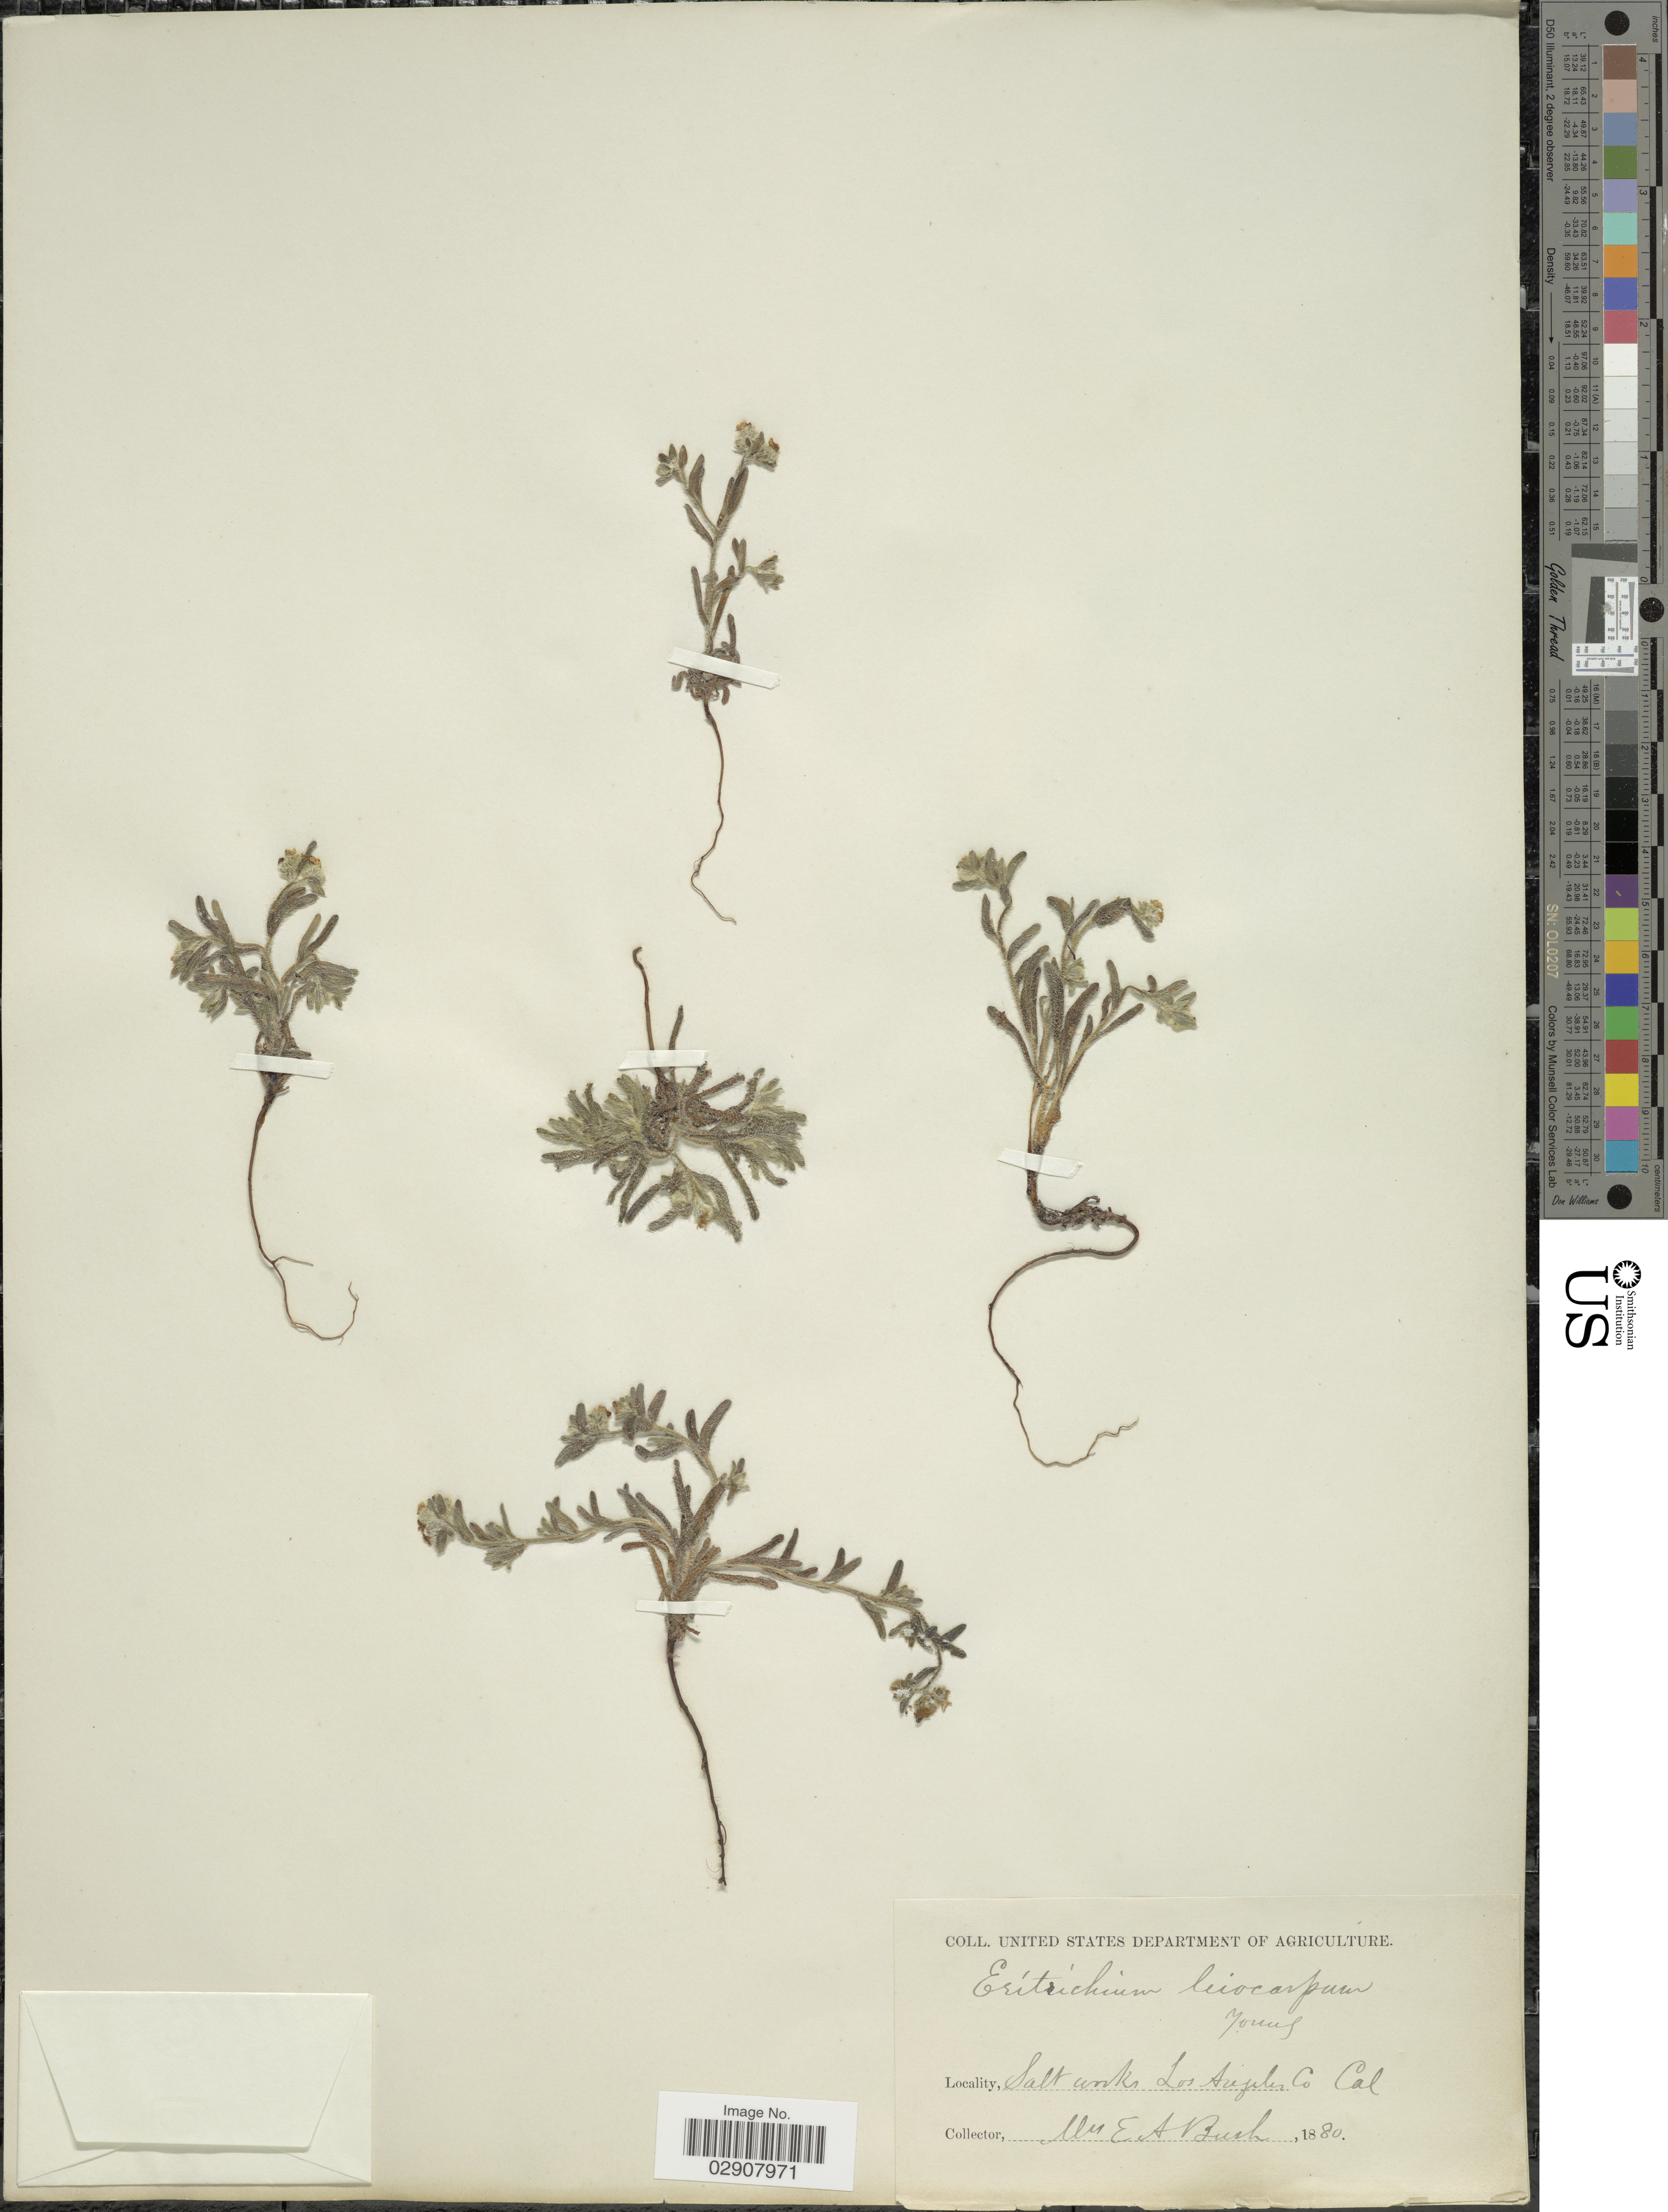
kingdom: Plantae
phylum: Tracheophyta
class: Magnoliopsida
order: Boraginales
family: Boraginaceae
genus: Cryptantha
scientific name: Cryptantha leiocarpa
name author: (Fisch. & C.A. Mey.) Greene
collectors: E. Bush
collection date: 1880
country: United States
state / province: California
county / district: Los Angeles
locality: Salt woods Los Angeles Co.